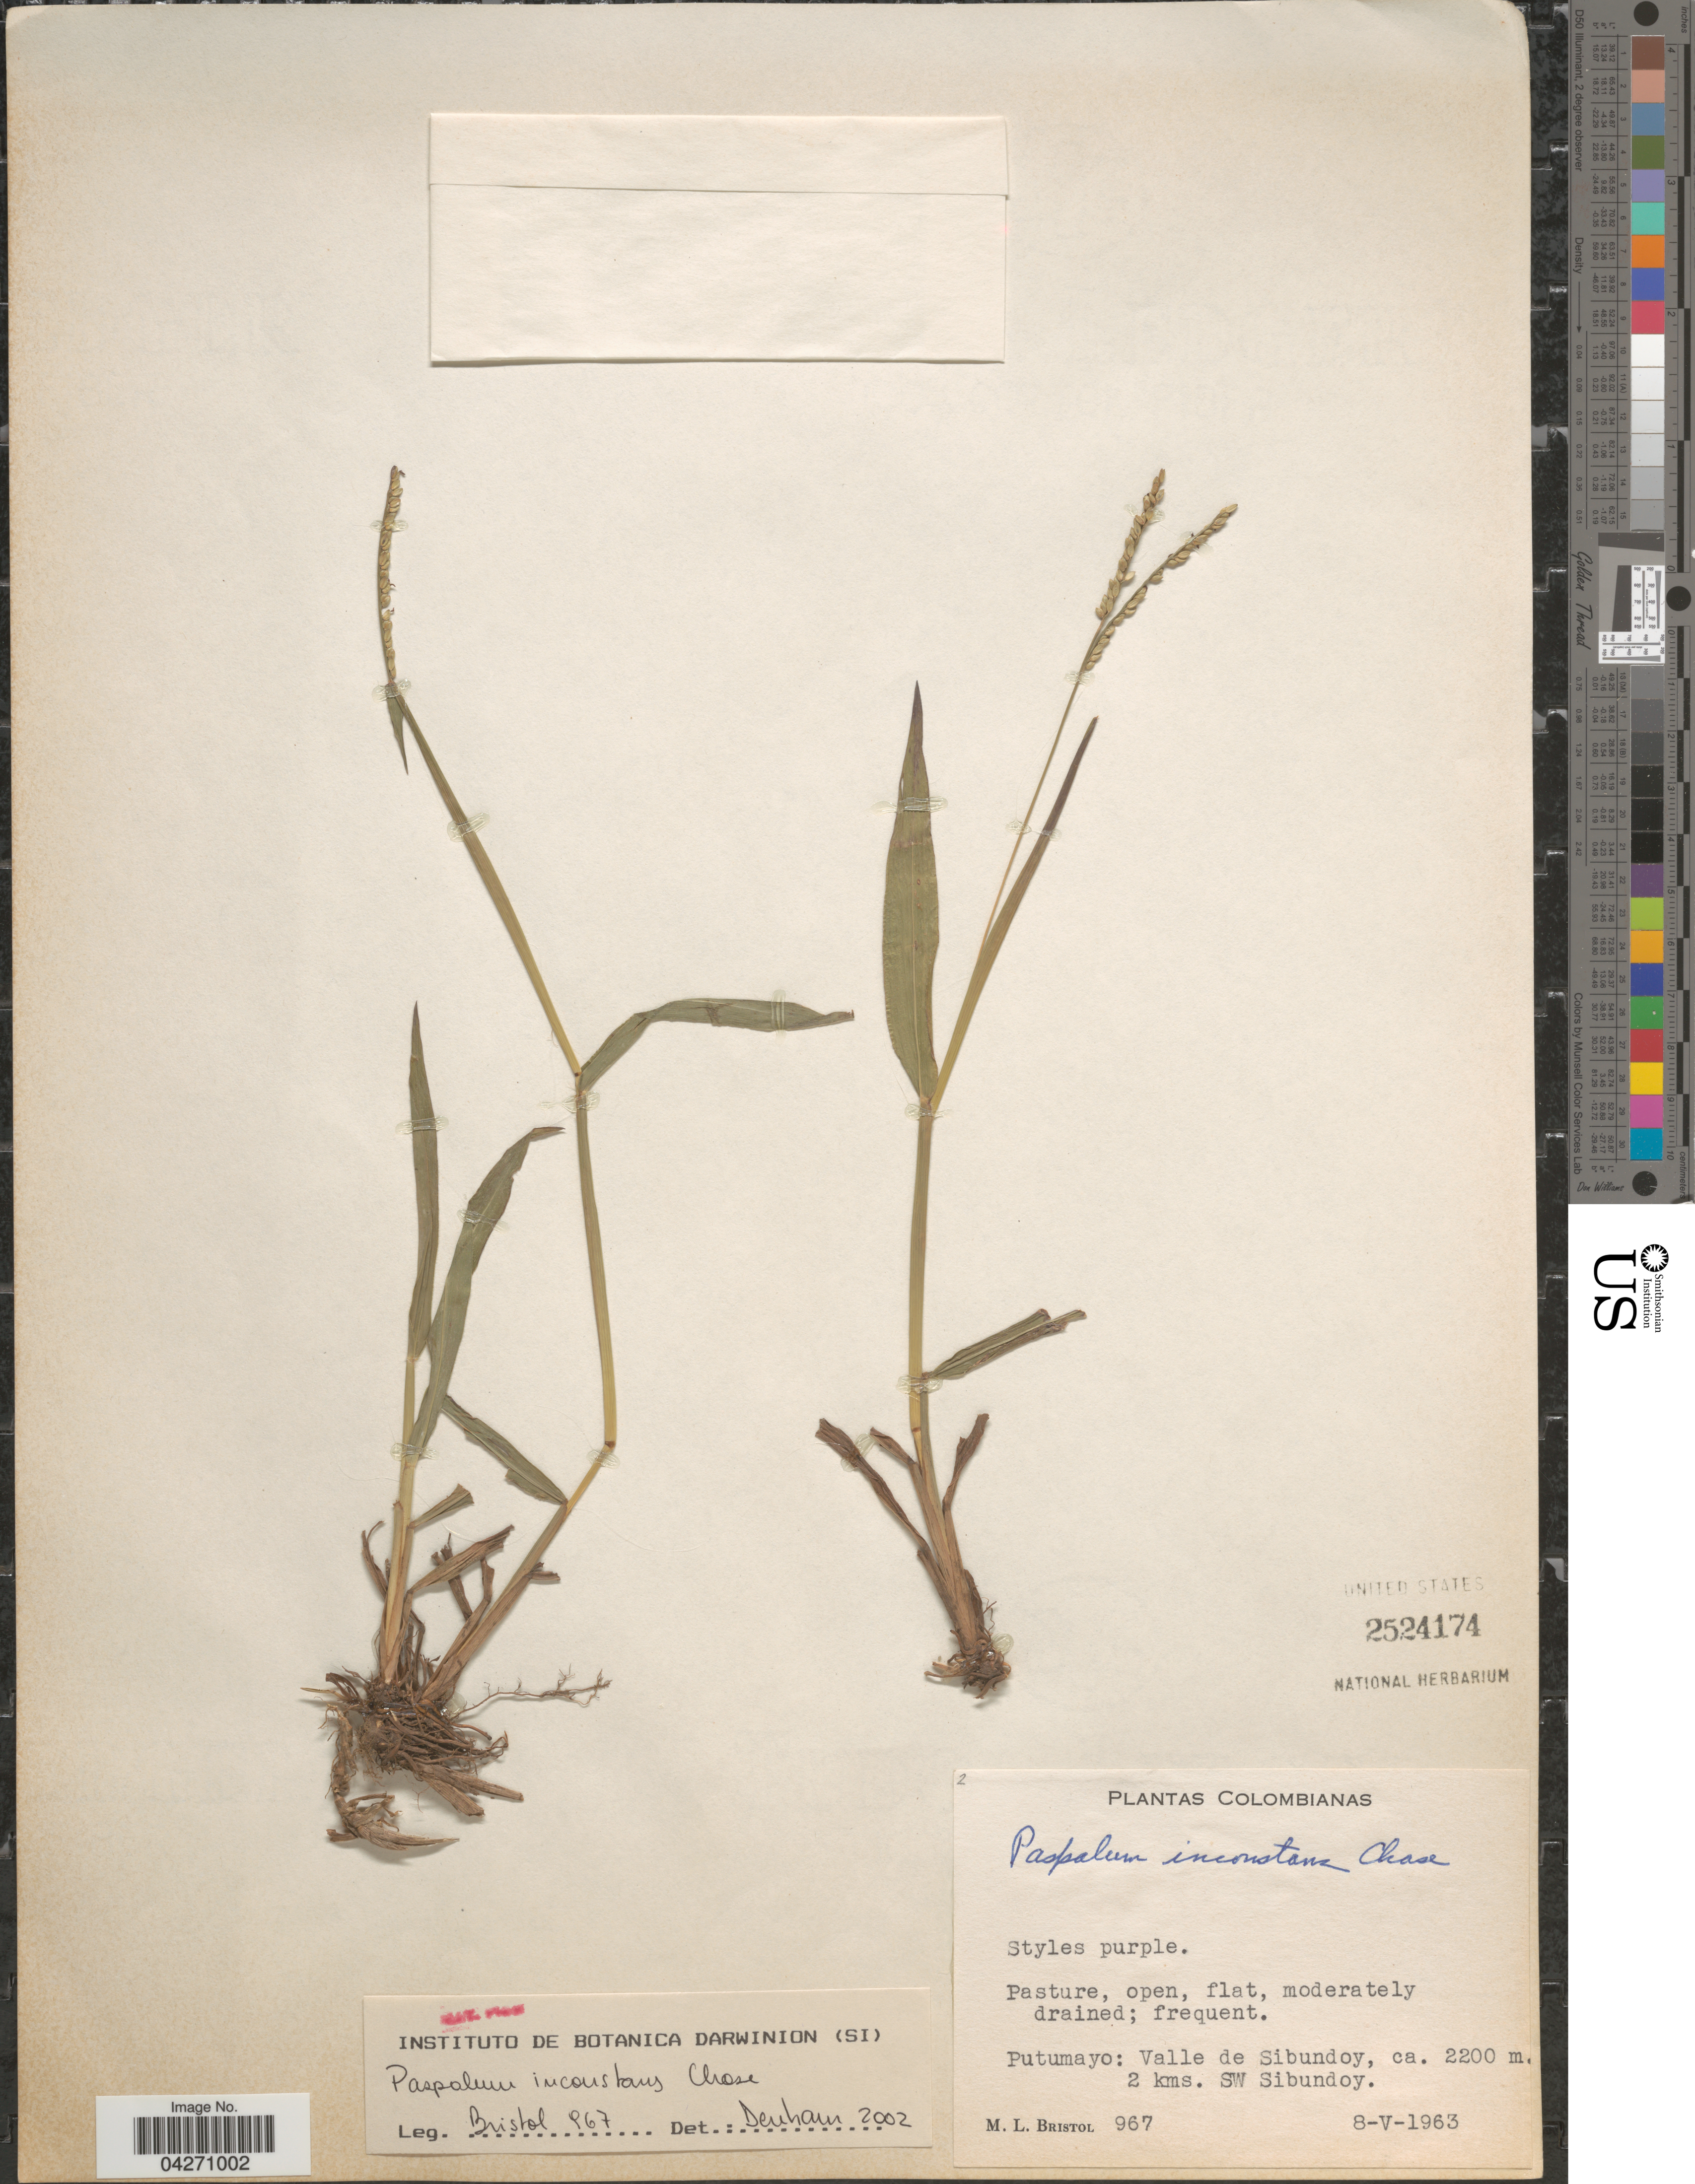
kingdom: Plantae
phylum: Tracheophyta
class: Liliopsida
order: Poales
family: Poaceae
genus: Paspalum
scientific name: Paspalum inconstans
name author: Chase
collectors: M. L. Bristol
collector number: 967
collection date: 1963-05-08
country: Colombia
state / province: Putumayo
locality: Valle de Sibundoy, 2kms. SW Sibundoy.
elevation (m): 2200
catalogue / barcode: US 2524174